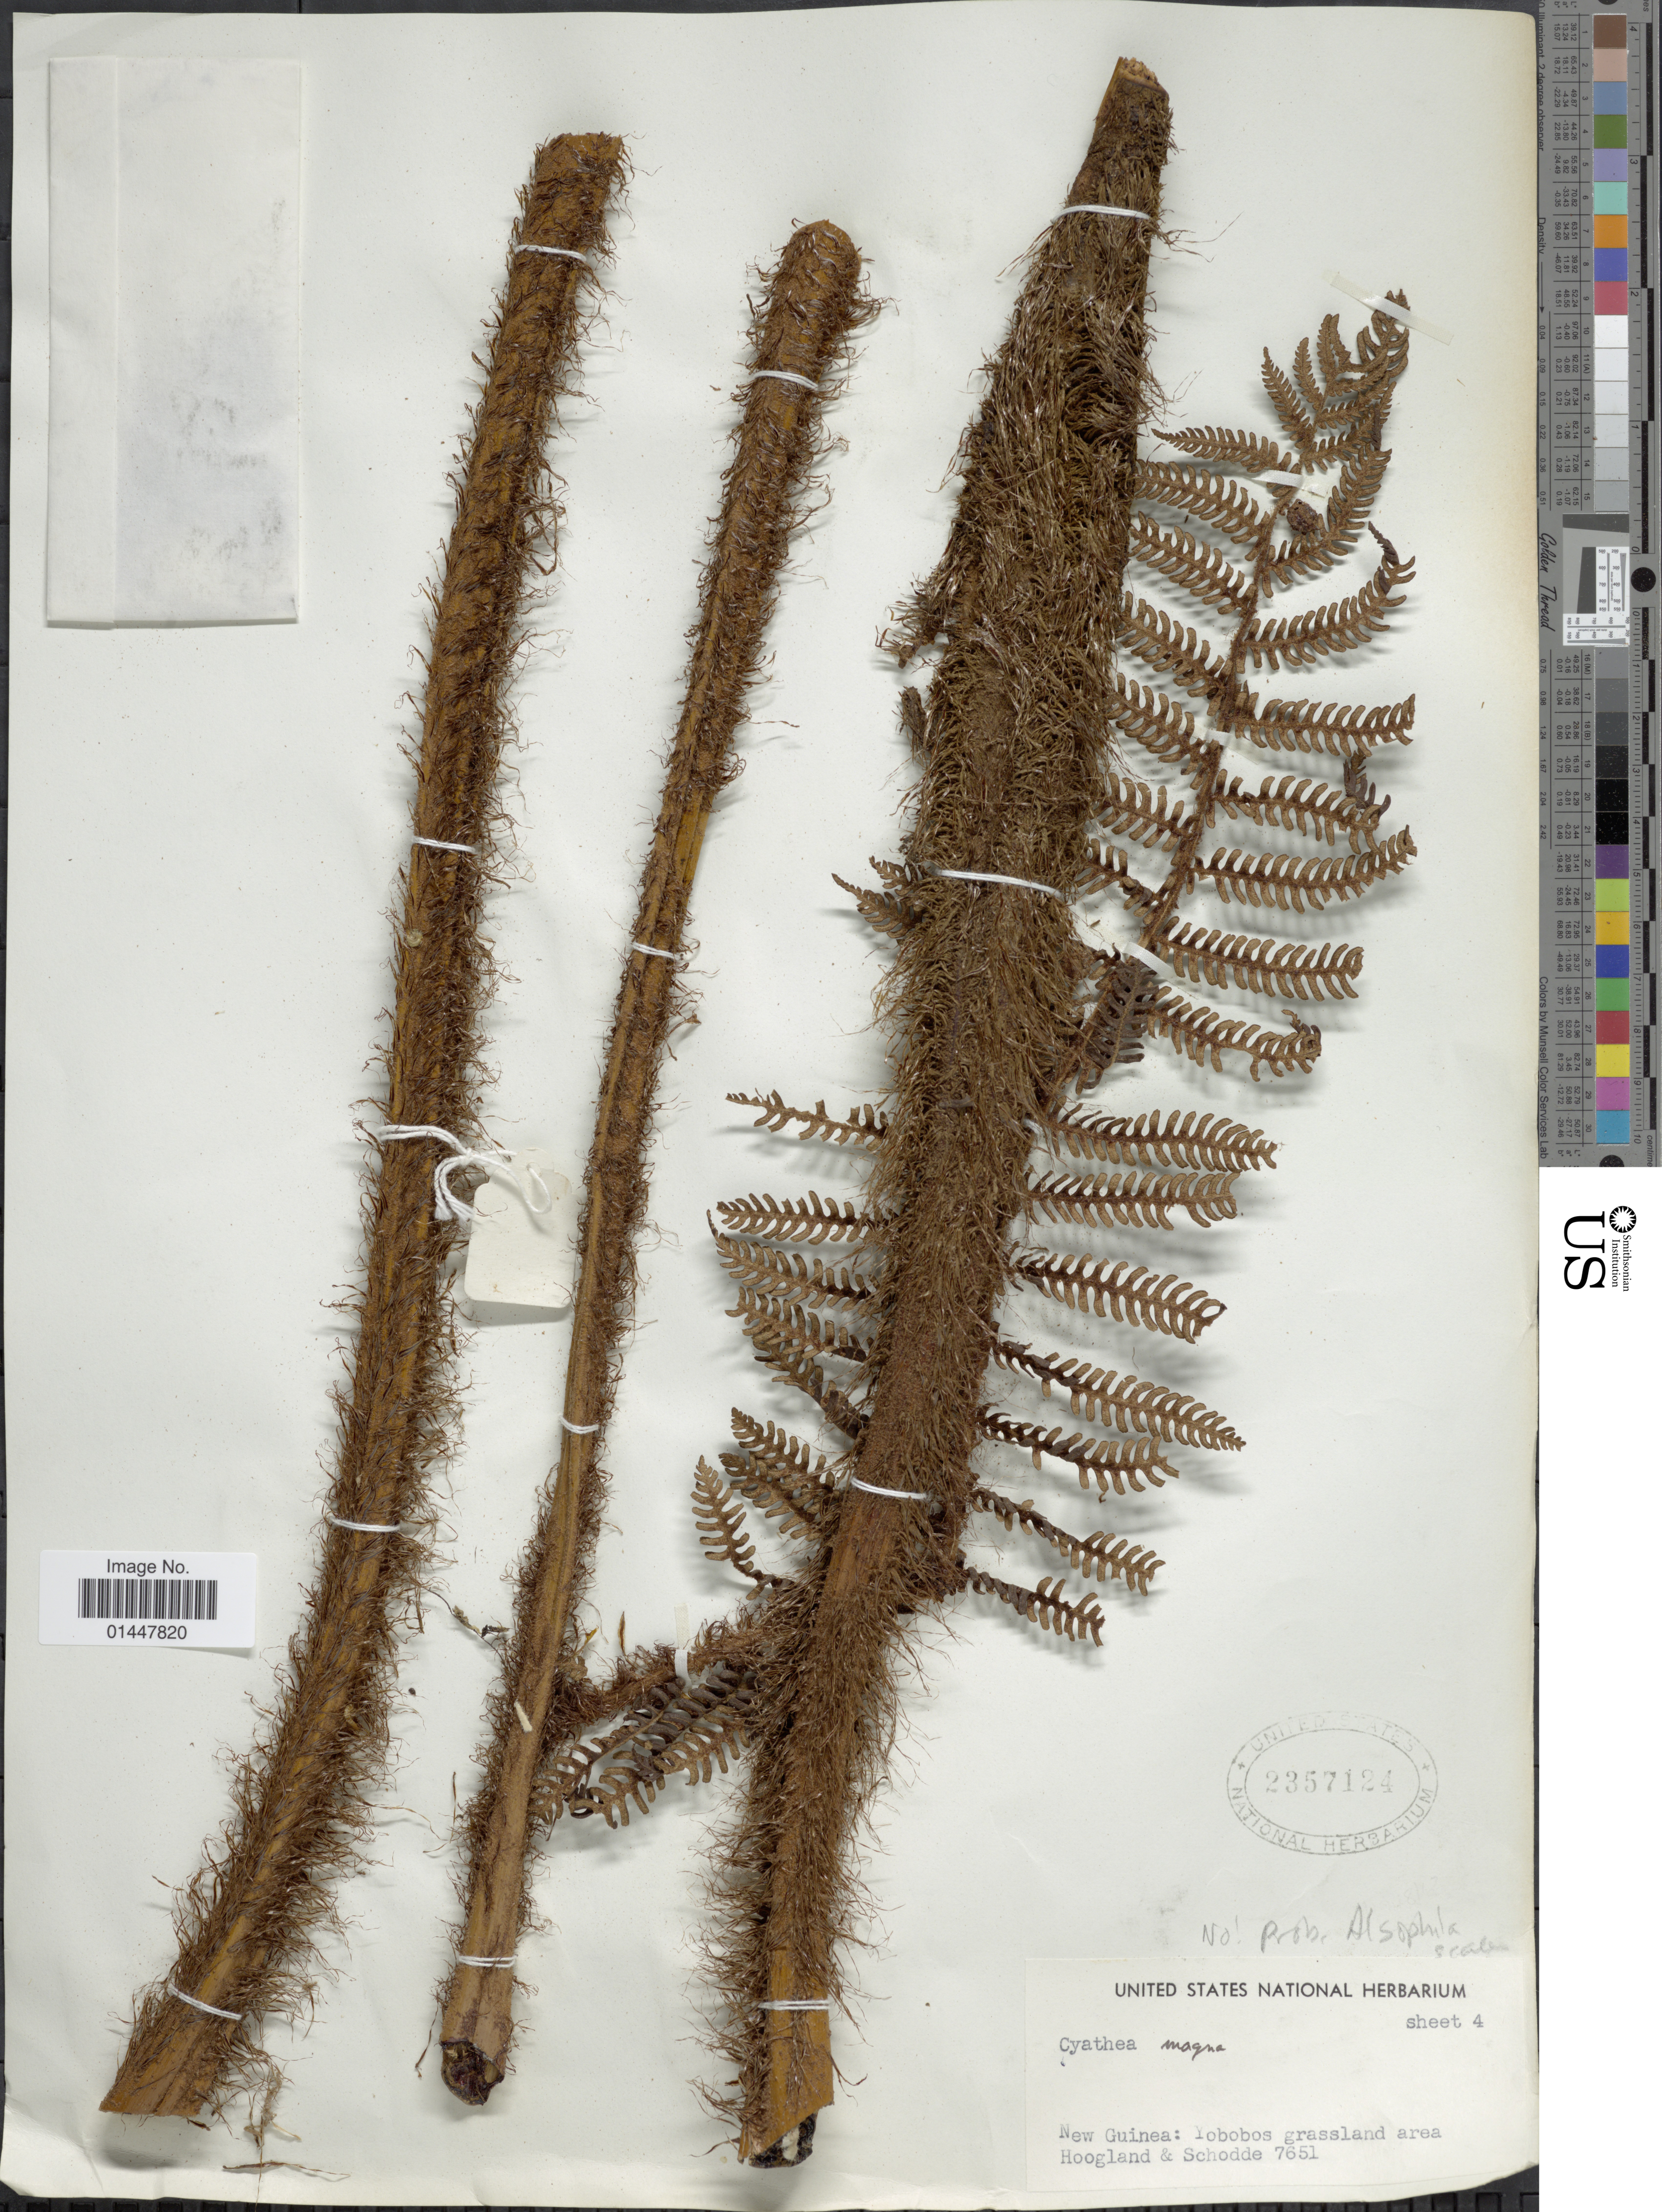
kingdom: Plantae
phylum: Tracheophyta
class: Polypodiopsida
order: Cyatheales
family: Cyatheaceae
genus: Sphaeropteris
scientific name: Sphaeropteris magna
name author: (Copel.) R.M. Tryon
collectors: R. D. Hoogland & Schodde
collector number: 7651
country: Papua New Guinea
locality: New Guinea, Yobobos grassland area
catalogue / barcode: US 2357124